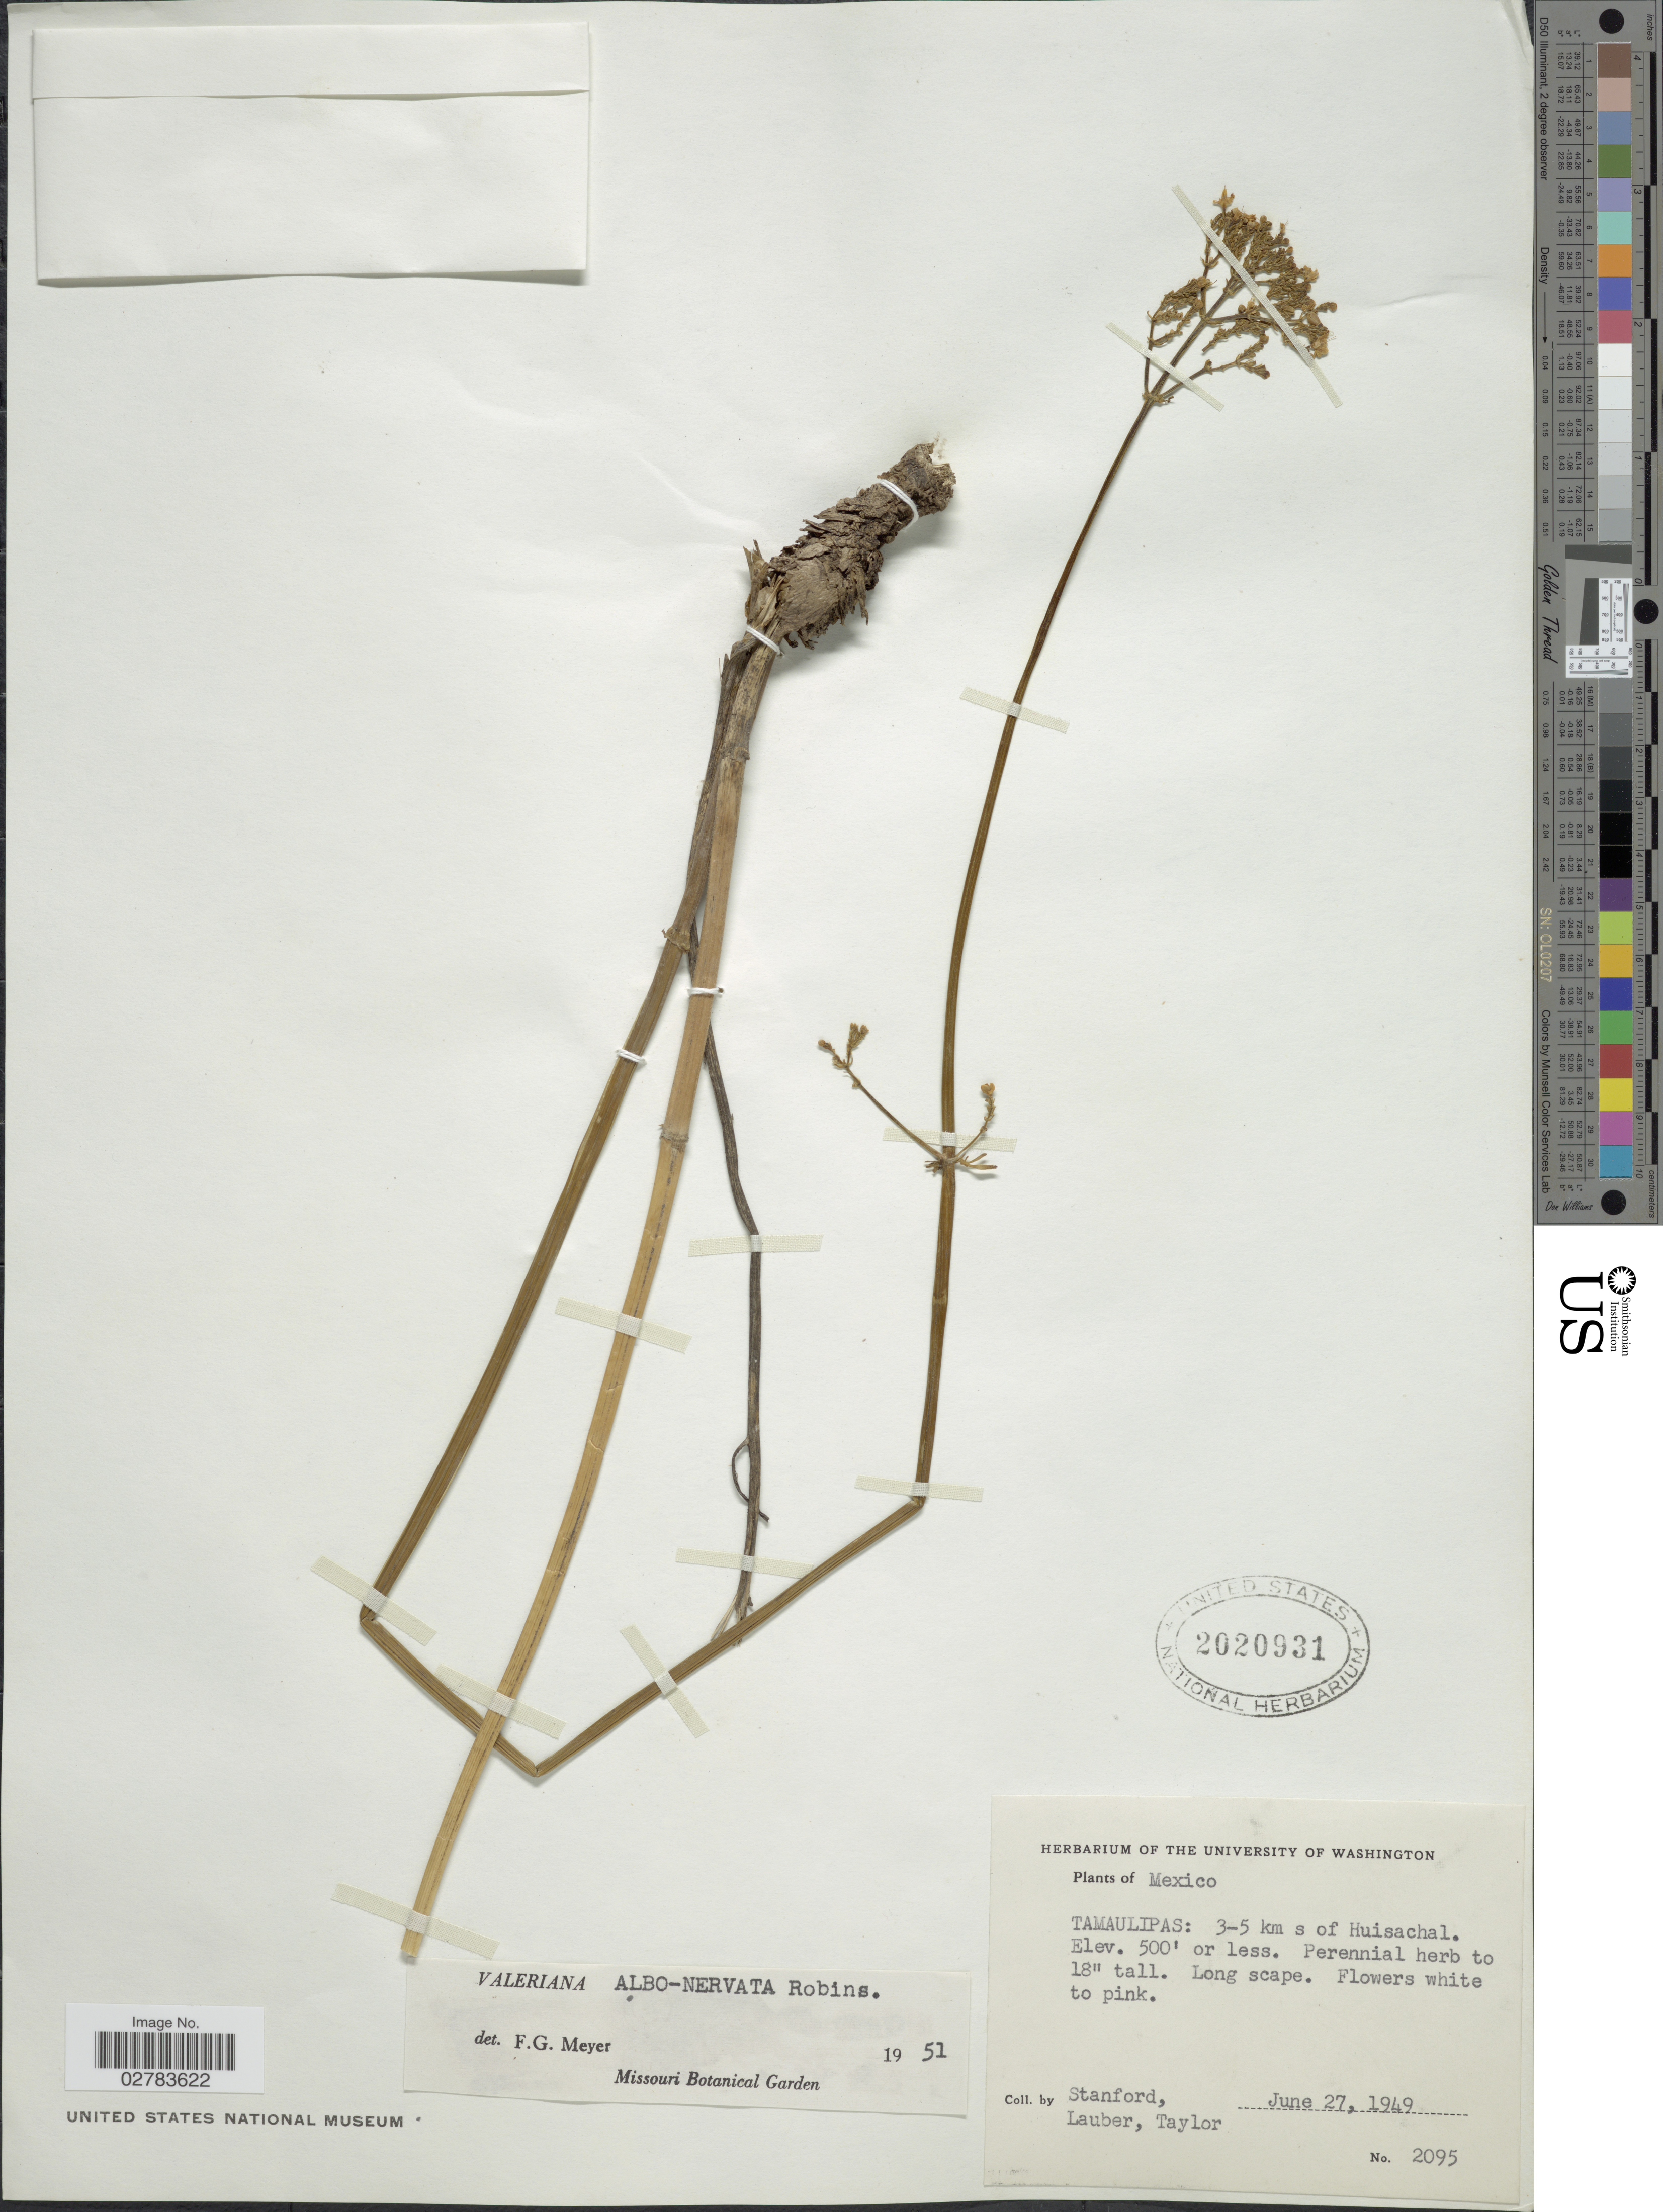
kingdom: Plantae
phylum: Tracheophyta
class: Magnoliopsida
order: Dipsacales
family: Caprifoliaceae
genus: Valeriana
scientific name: Valeriana albonervata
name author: B.L. Rob.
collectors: -. Stanford, Lauber, -- & -- Taylor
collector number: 2095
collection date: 1949-06-27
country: Mexico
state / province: Tamaulipas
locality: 3-5 km S of Huisachal.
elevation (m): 152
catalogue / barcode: US 2020931